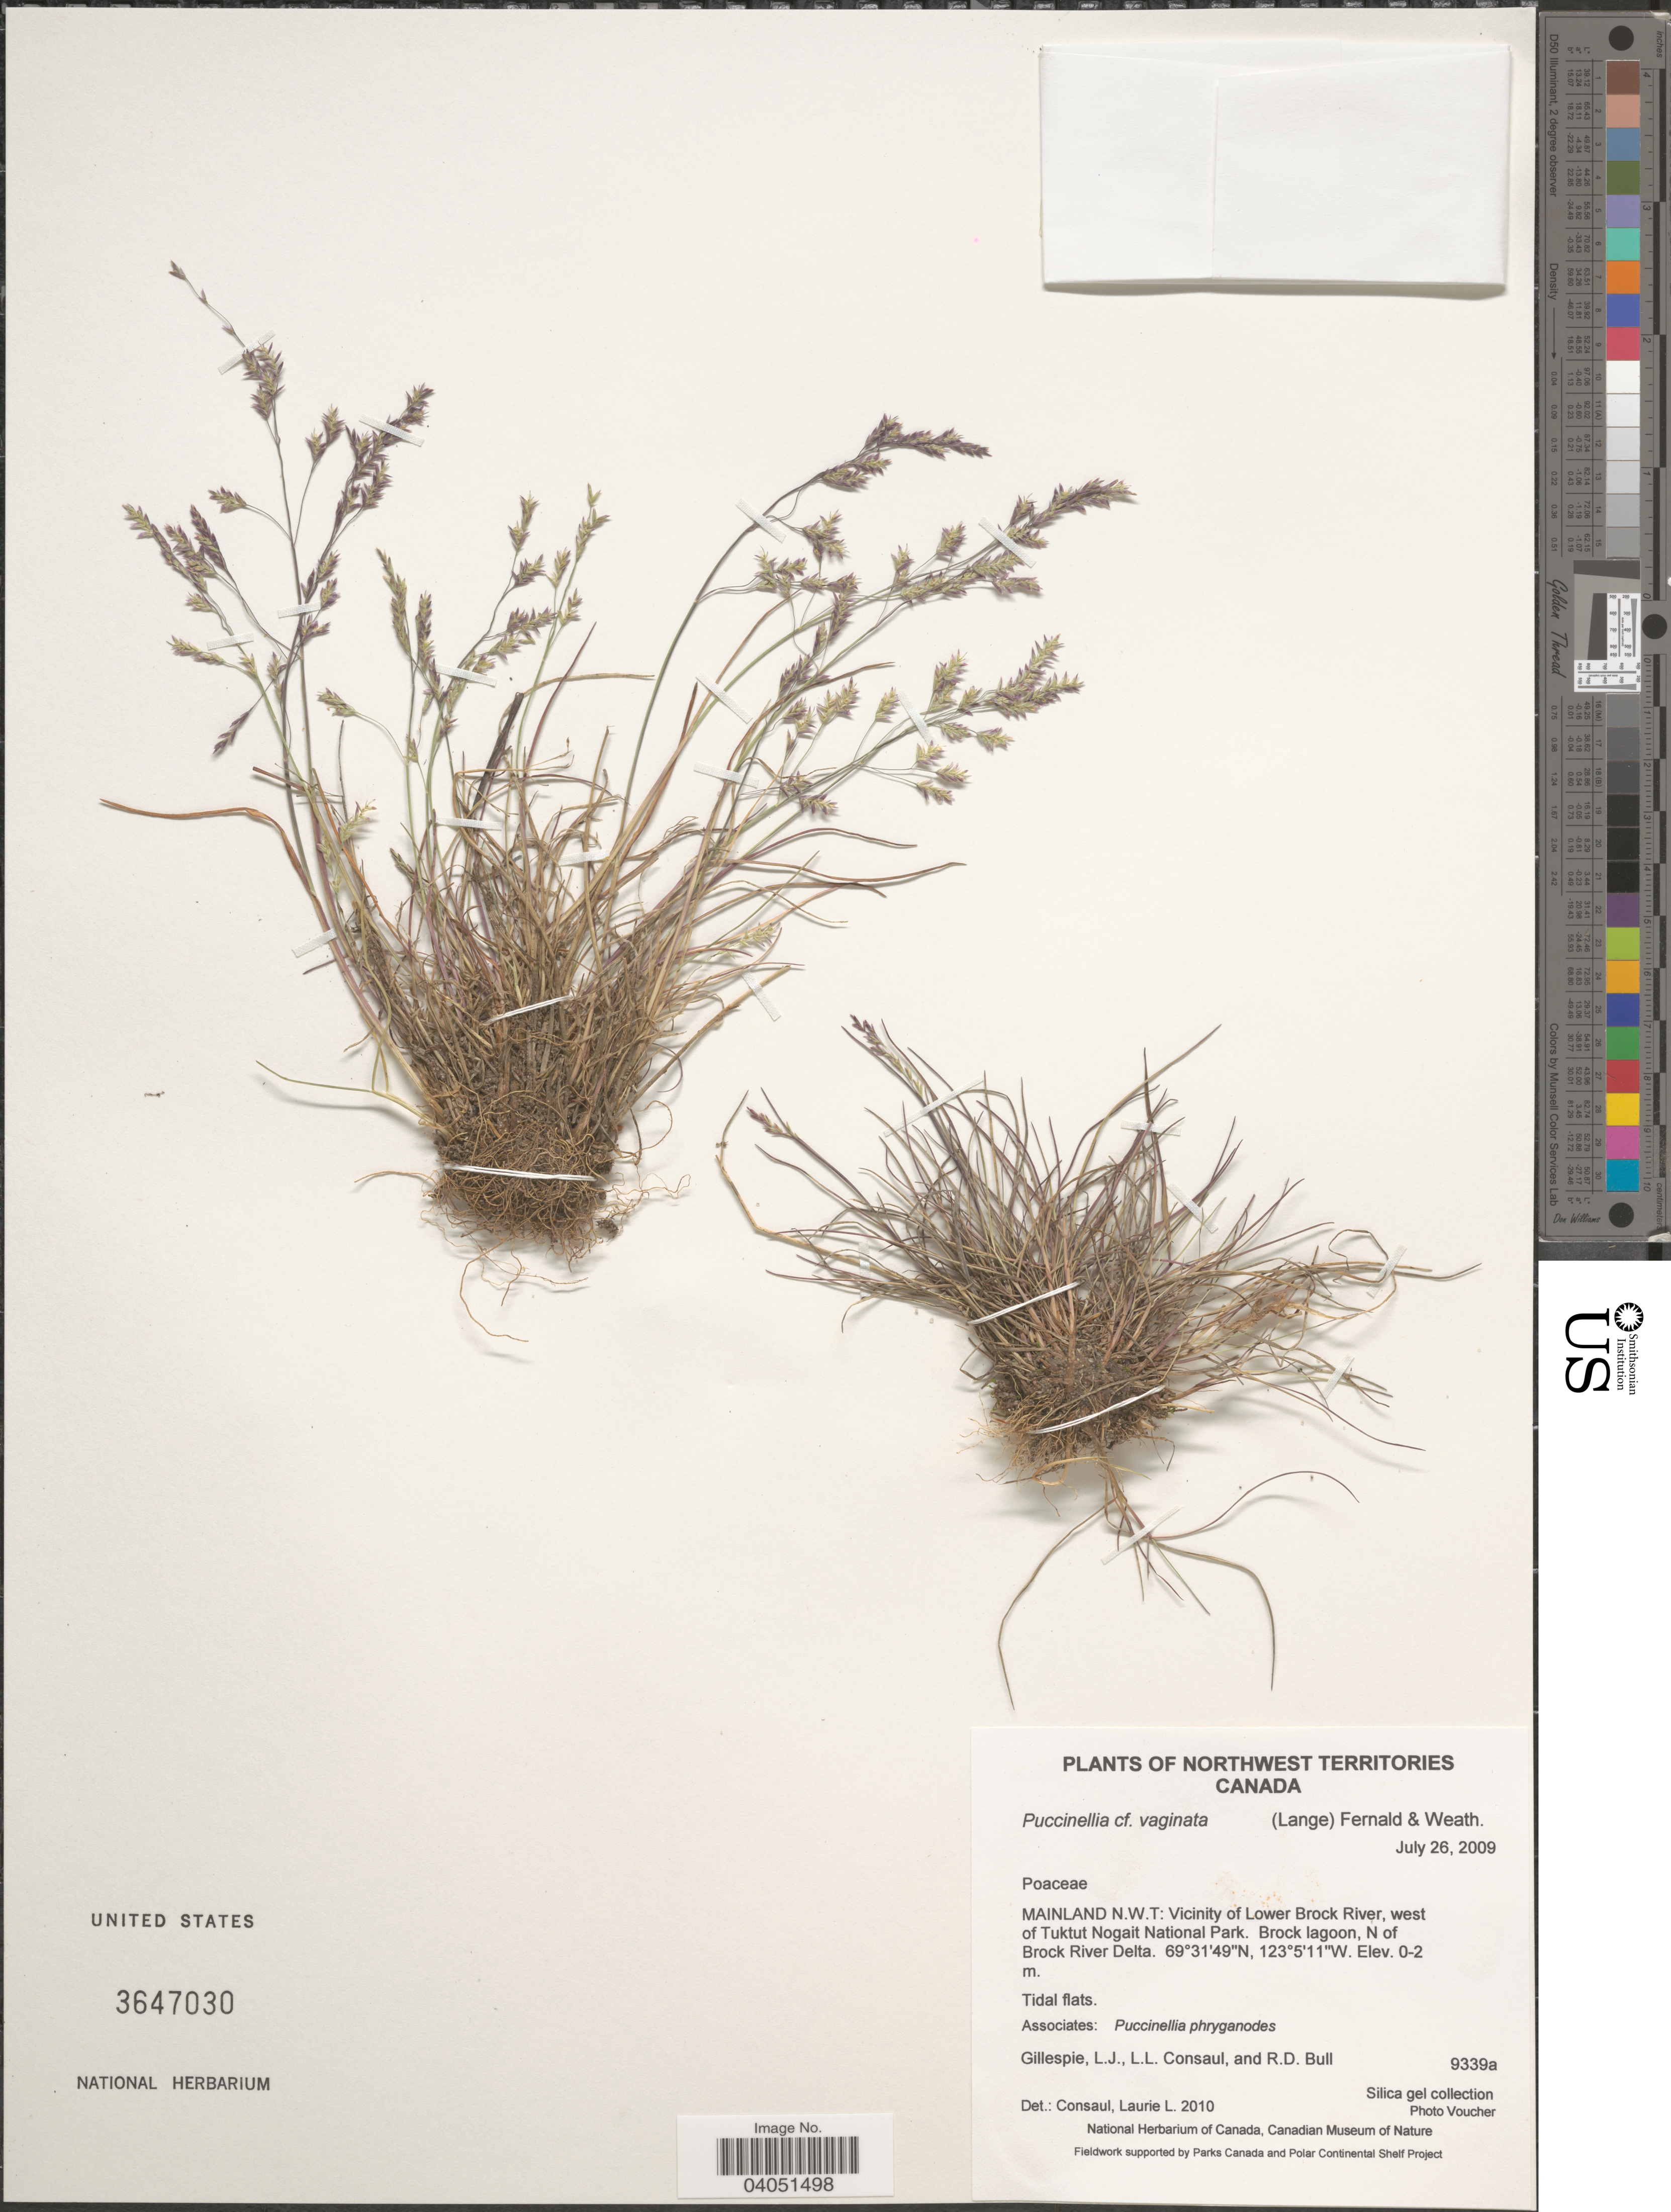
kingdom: Plantae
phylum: Tracheophyta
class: Liliopsida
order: Poales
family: Poaceae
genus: Puccinellia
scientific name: Puccinellia vaginata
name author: (Lange) Fernald & Weath.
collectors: L. Gillespie, L. Consaul & R. Bull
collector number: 9339a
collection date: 2009-07-26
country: Canada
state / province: Northwest Territories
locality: Mainland N.W.T: Vicinity of Lower Brock River, west of Tuktut Nogait National Park. Brock lagoon, N of Brock River Delta.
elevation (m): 0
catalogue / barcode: US 3647030